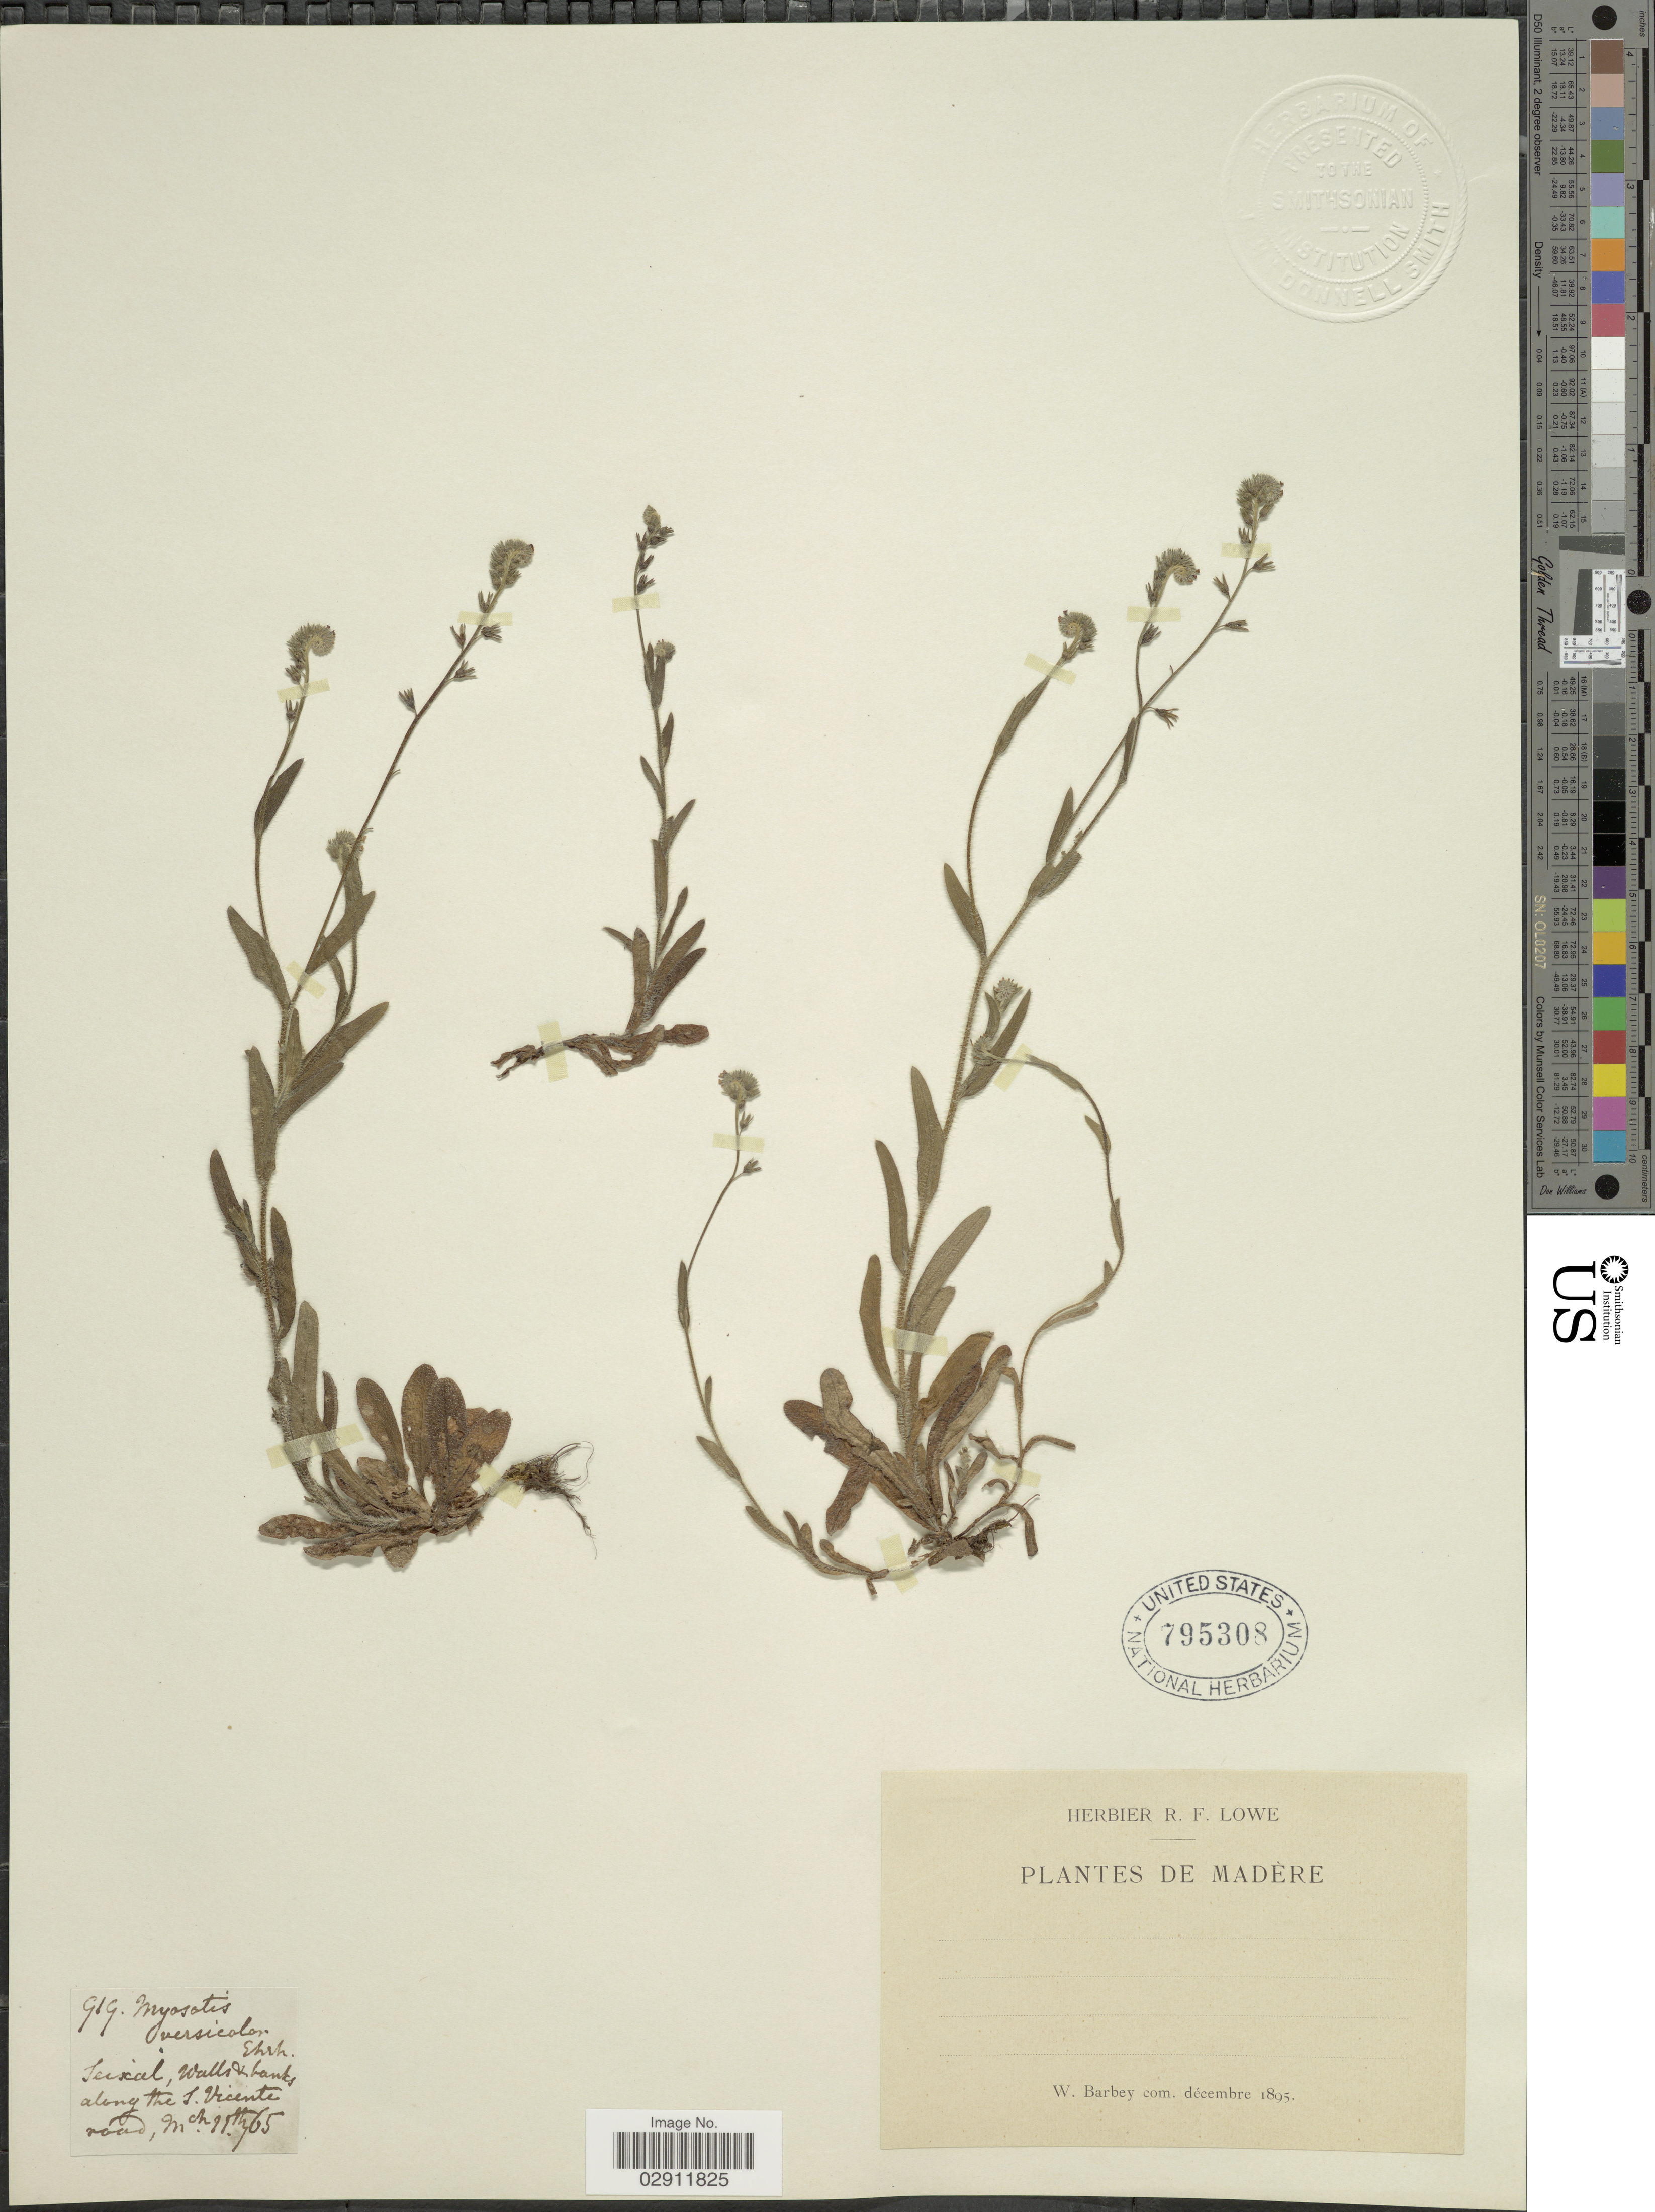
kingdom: Plantae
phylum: Tracheophyta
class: Magnoliopsida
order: Boraginales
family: Boraginaceae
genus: Myosotis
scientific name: Myosotis versicolor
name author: Sm.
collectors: ex herb. R. F. Lowe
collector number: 919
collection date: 1965-03-11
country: Portugal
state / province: Madeira (Aut. Reg.)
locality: Madère. Walls & banks along the S. Vicente road.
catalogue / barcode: US 795308